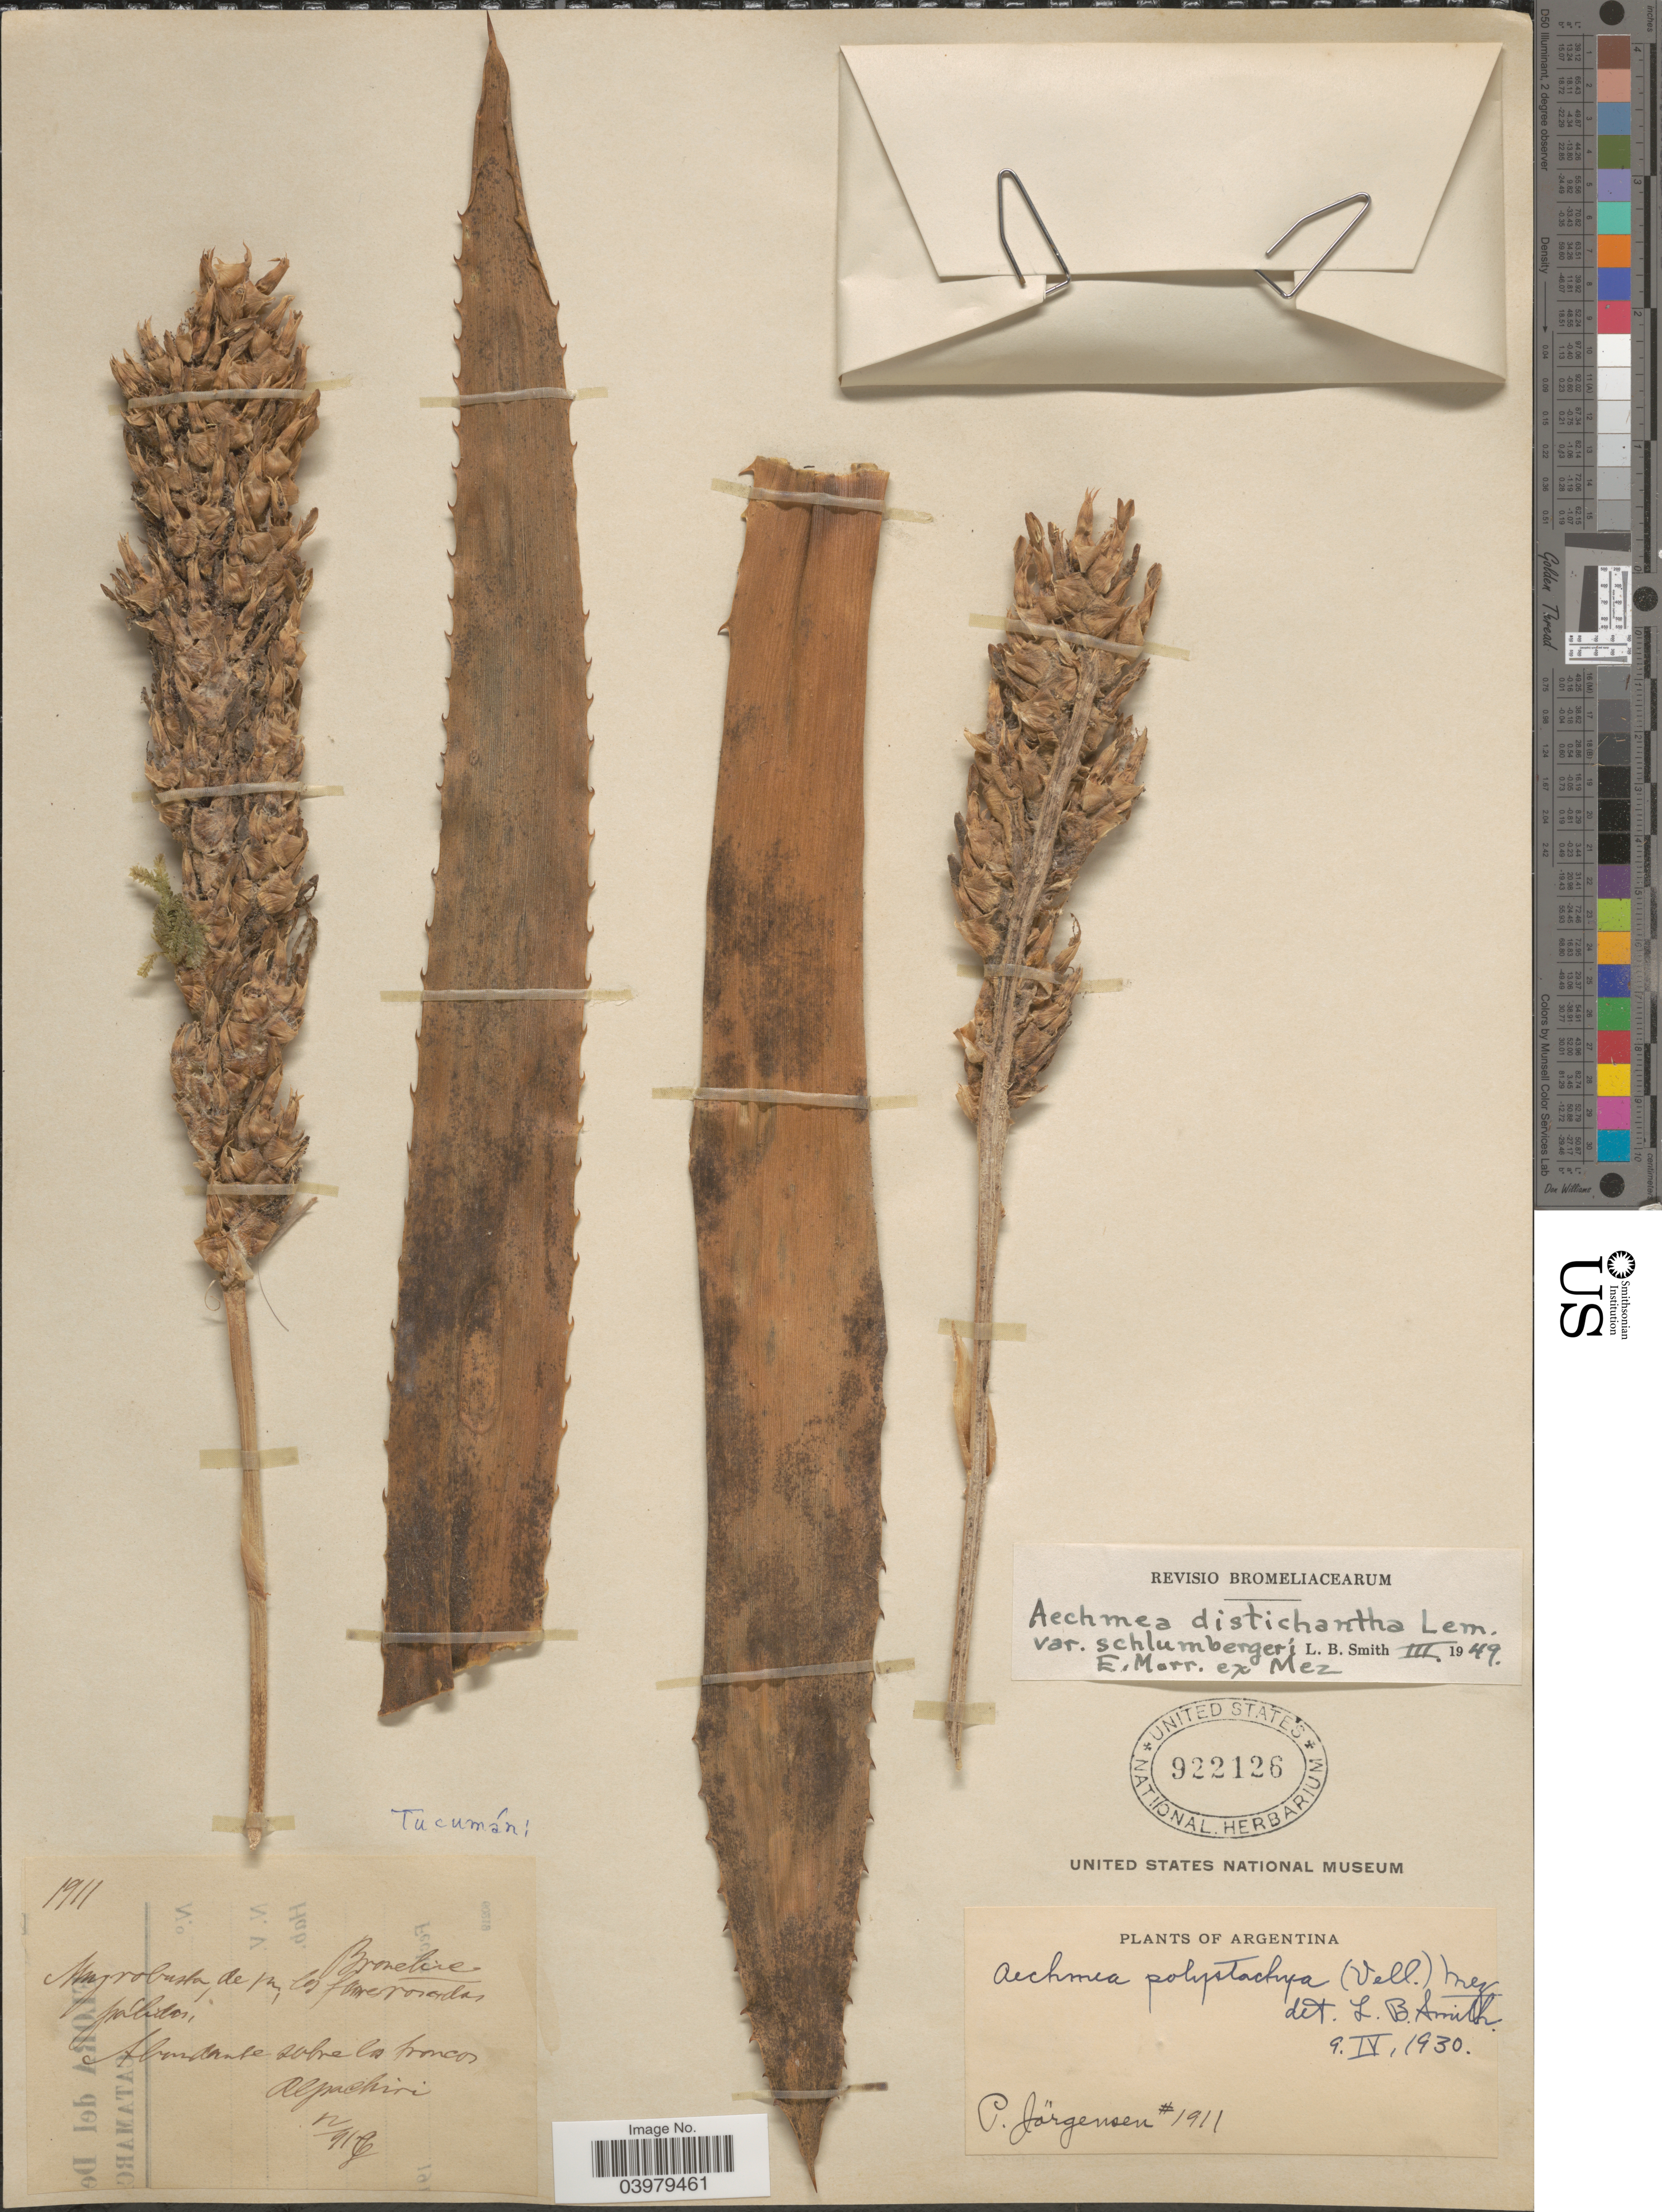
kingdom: Plantae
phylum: Tracheophyta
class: Liliopsida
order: Poales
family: Bromeliaceae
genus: Aechmea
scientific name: Aechmea distichantha var. schlumbergeri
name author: É. Morren ex Mez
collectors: P. Jörgensen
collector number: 1911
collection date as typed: Transcribed d/m/y: /12/91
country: Argentina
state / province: Tucuman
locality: Abundante sobre la troncos Alpachiri.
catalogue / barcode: US 922126